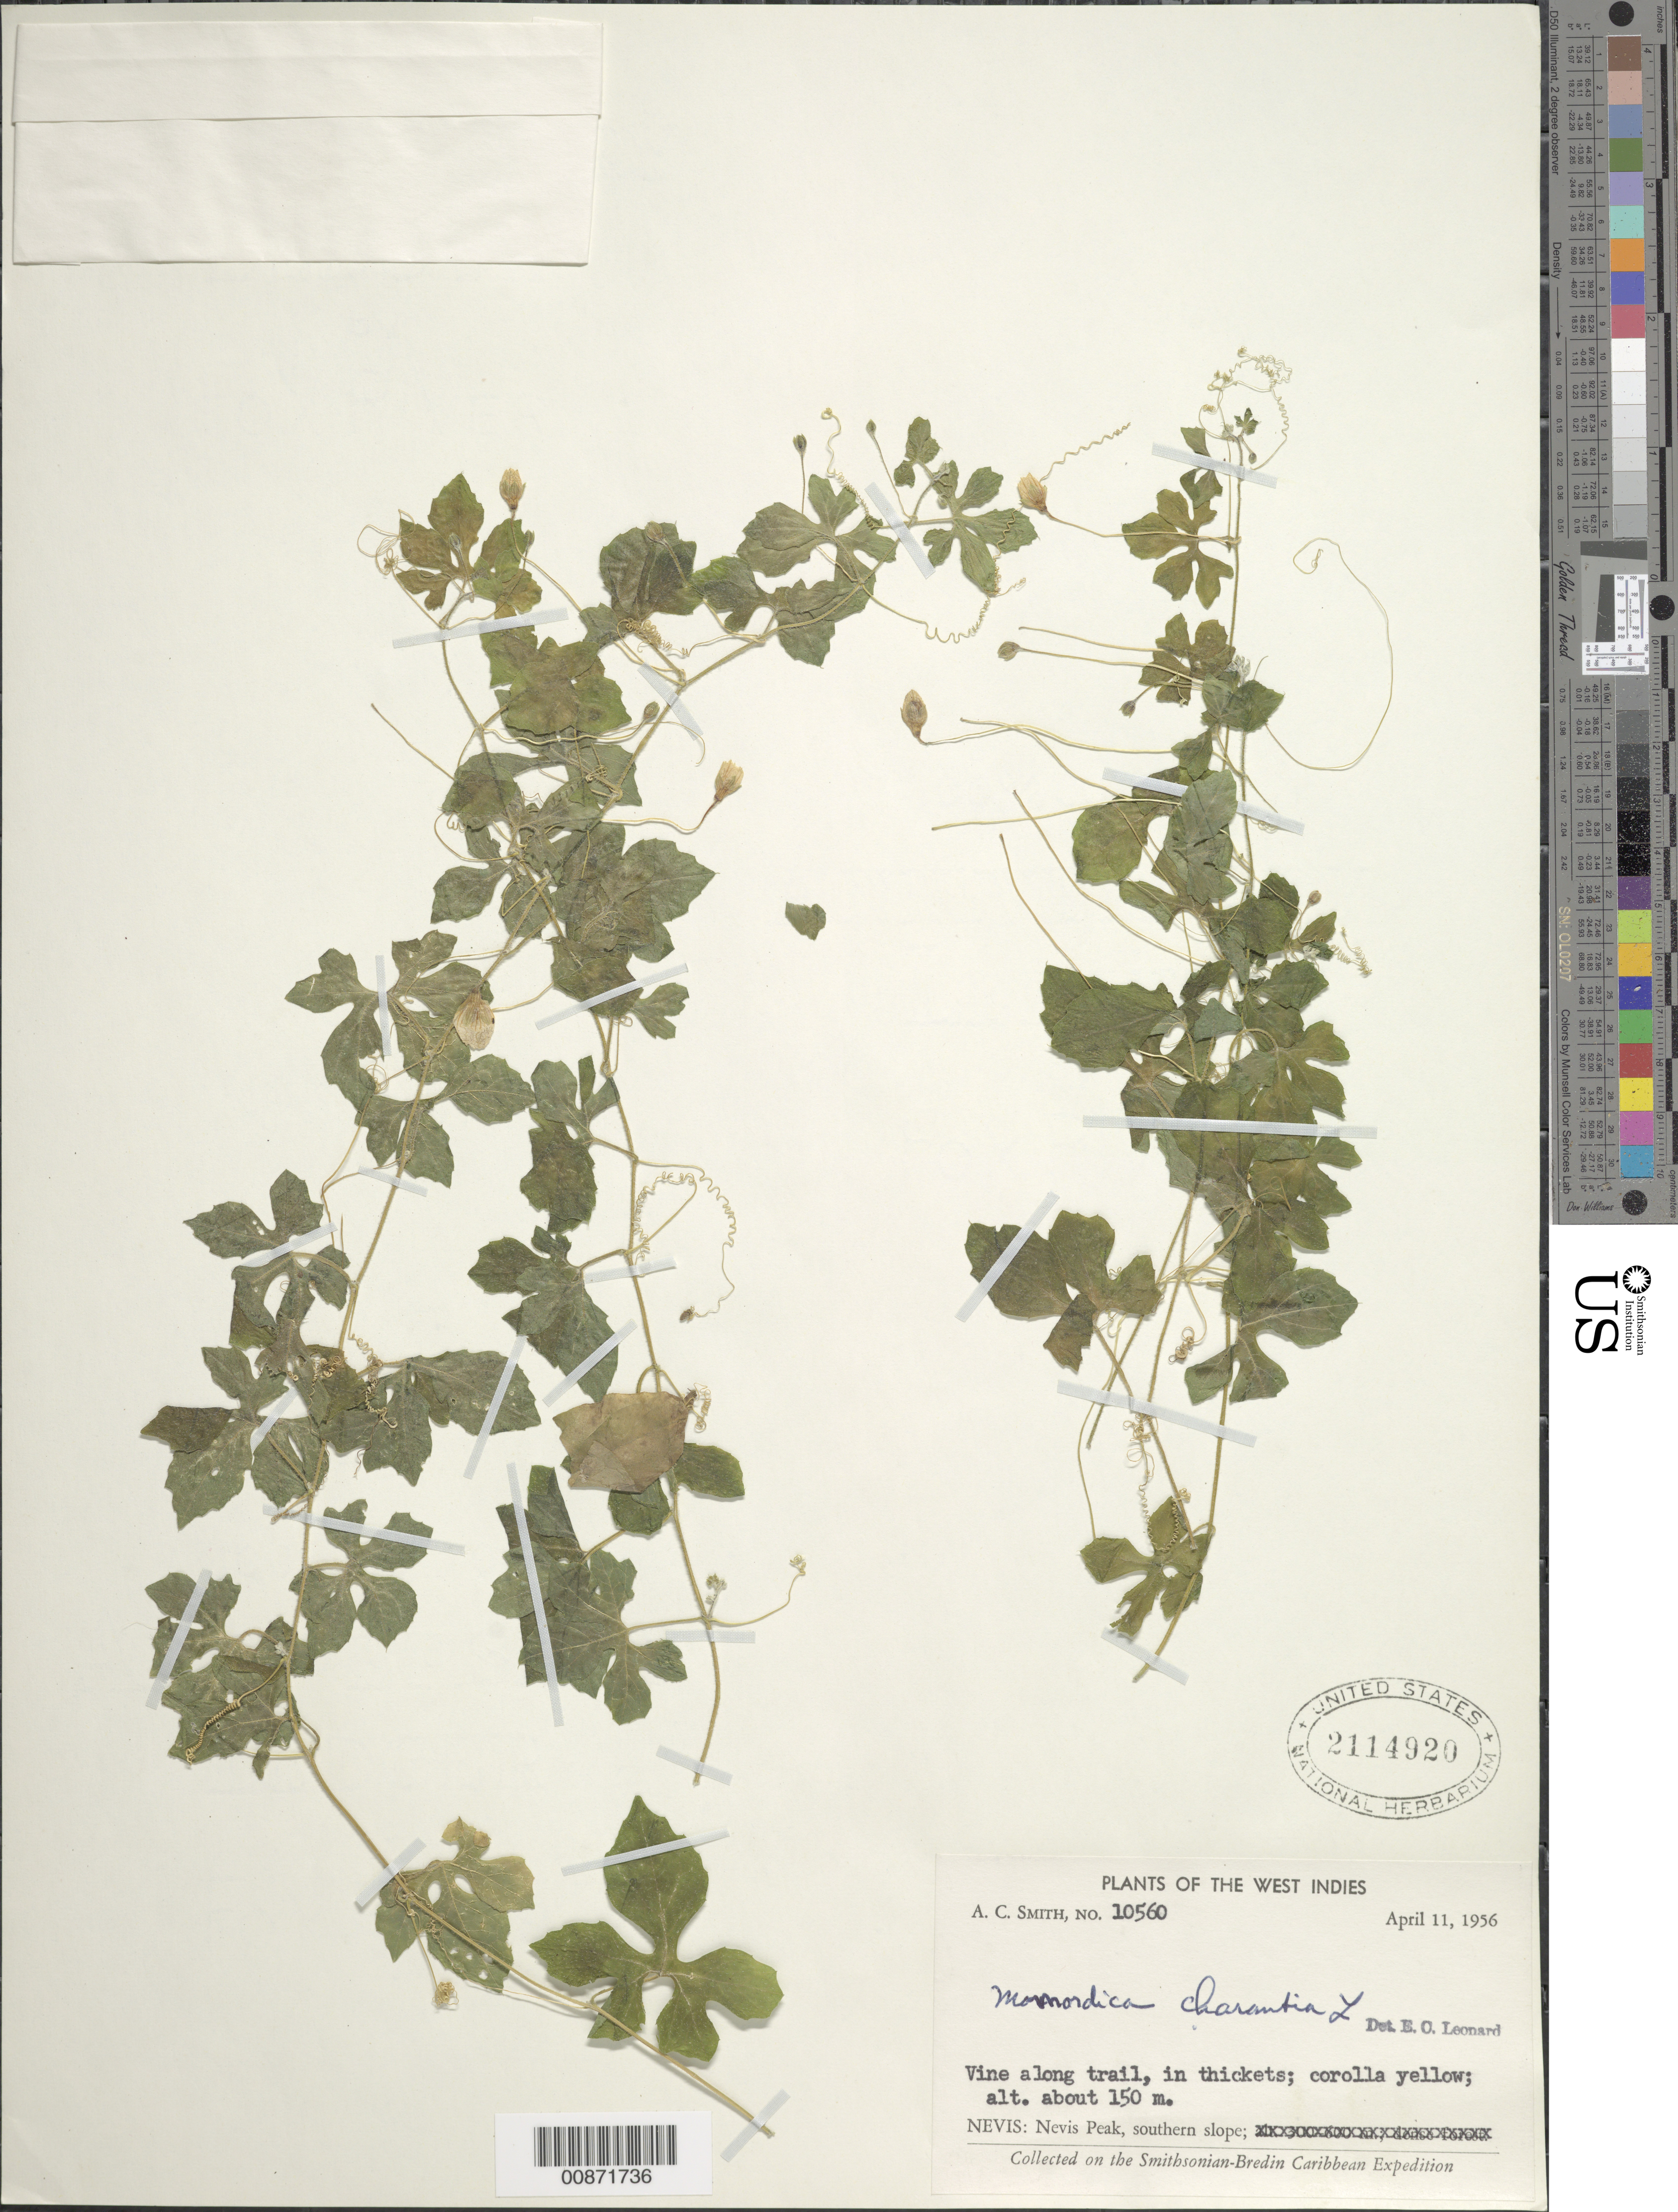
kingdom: Plantae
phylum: Tracheophyta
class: Magnoliopsida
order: Cucurbitales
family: Cucurbitaceae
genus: Momordica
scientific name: Momordica charantia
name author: L.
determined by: Leonard, Emery C., (US)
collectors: A. C. Smith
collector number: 10560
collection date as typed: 11 Apr 1956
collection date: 1956-04-11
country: St. Christopher-Nevis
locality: Nevis Peak, southern slope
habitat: Along trail, in thickets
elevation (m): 150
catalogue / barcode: US 2114920